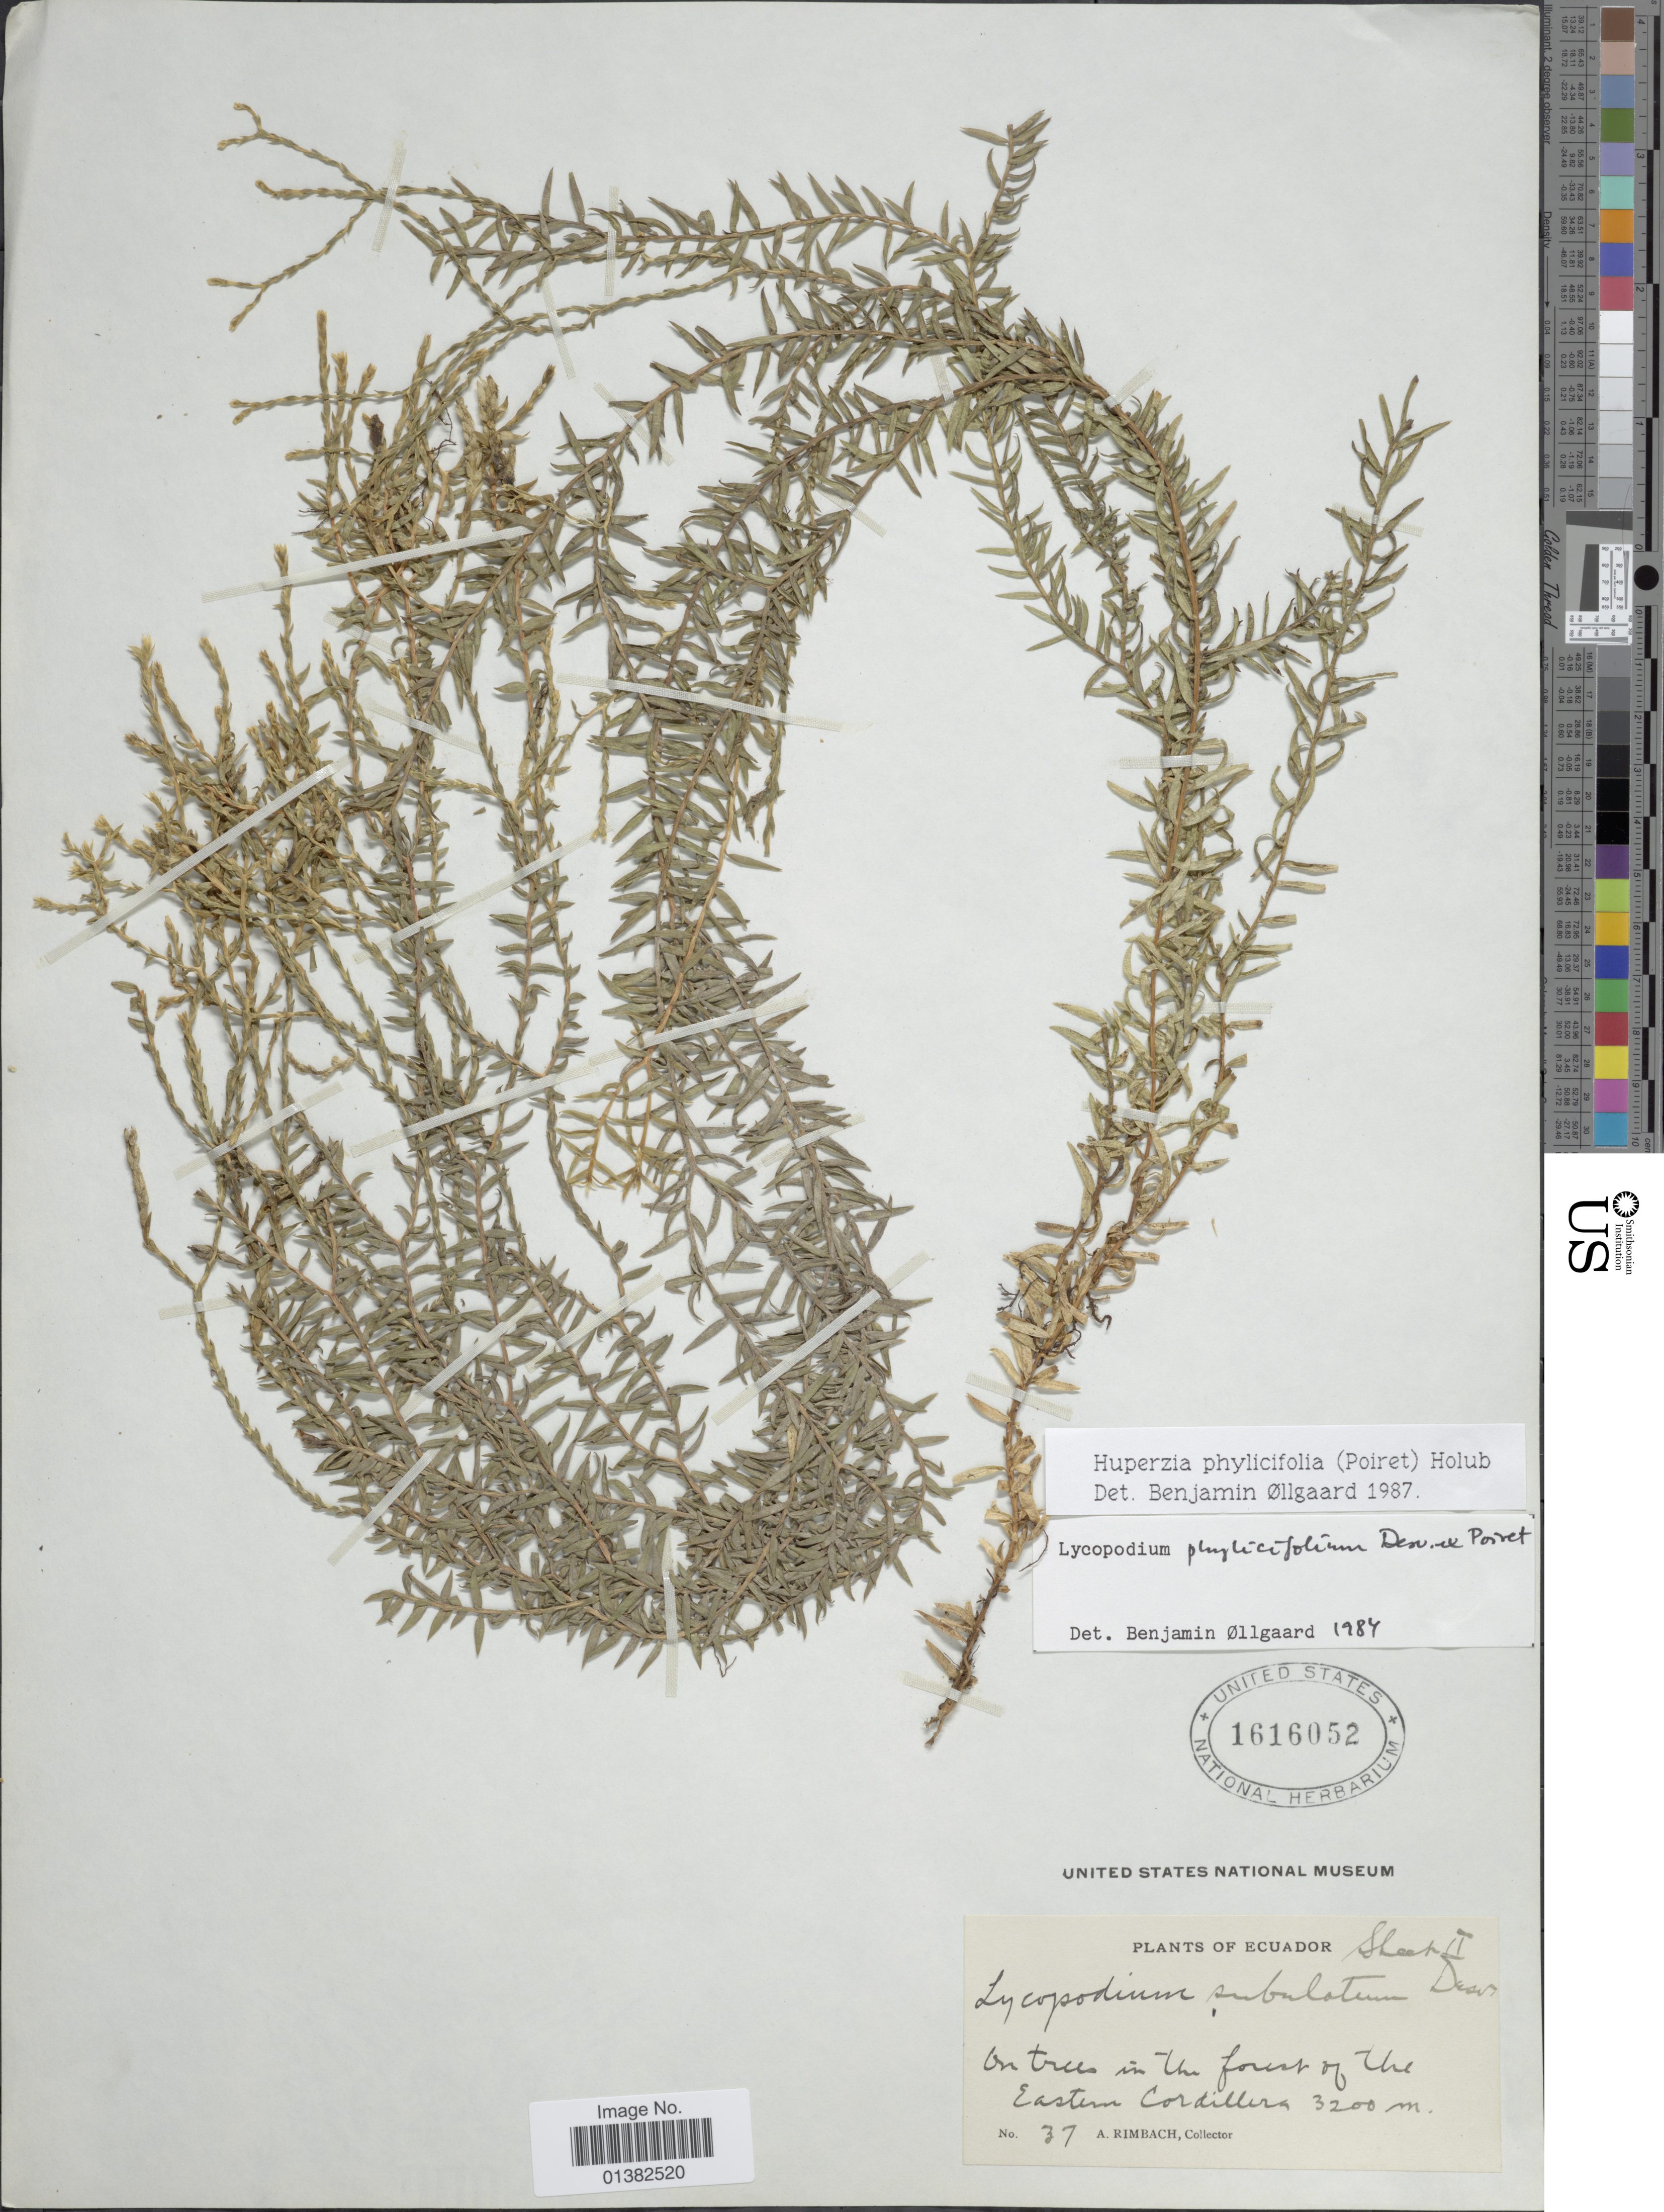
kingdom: Plantae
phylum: Tracheophyta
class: Lycopodiopsida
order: Lycopodiales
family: Lycopodiaceae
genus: Phlegmariurus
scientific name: Phlegmariurus phylicifolius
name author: (Desv. ex Poir.) B. Øllg.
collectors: A. Rimbach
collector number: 37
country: Ecuador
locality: On trees in the forest of the Eastern Cordillera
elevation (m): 3200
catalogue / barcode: US 1616052